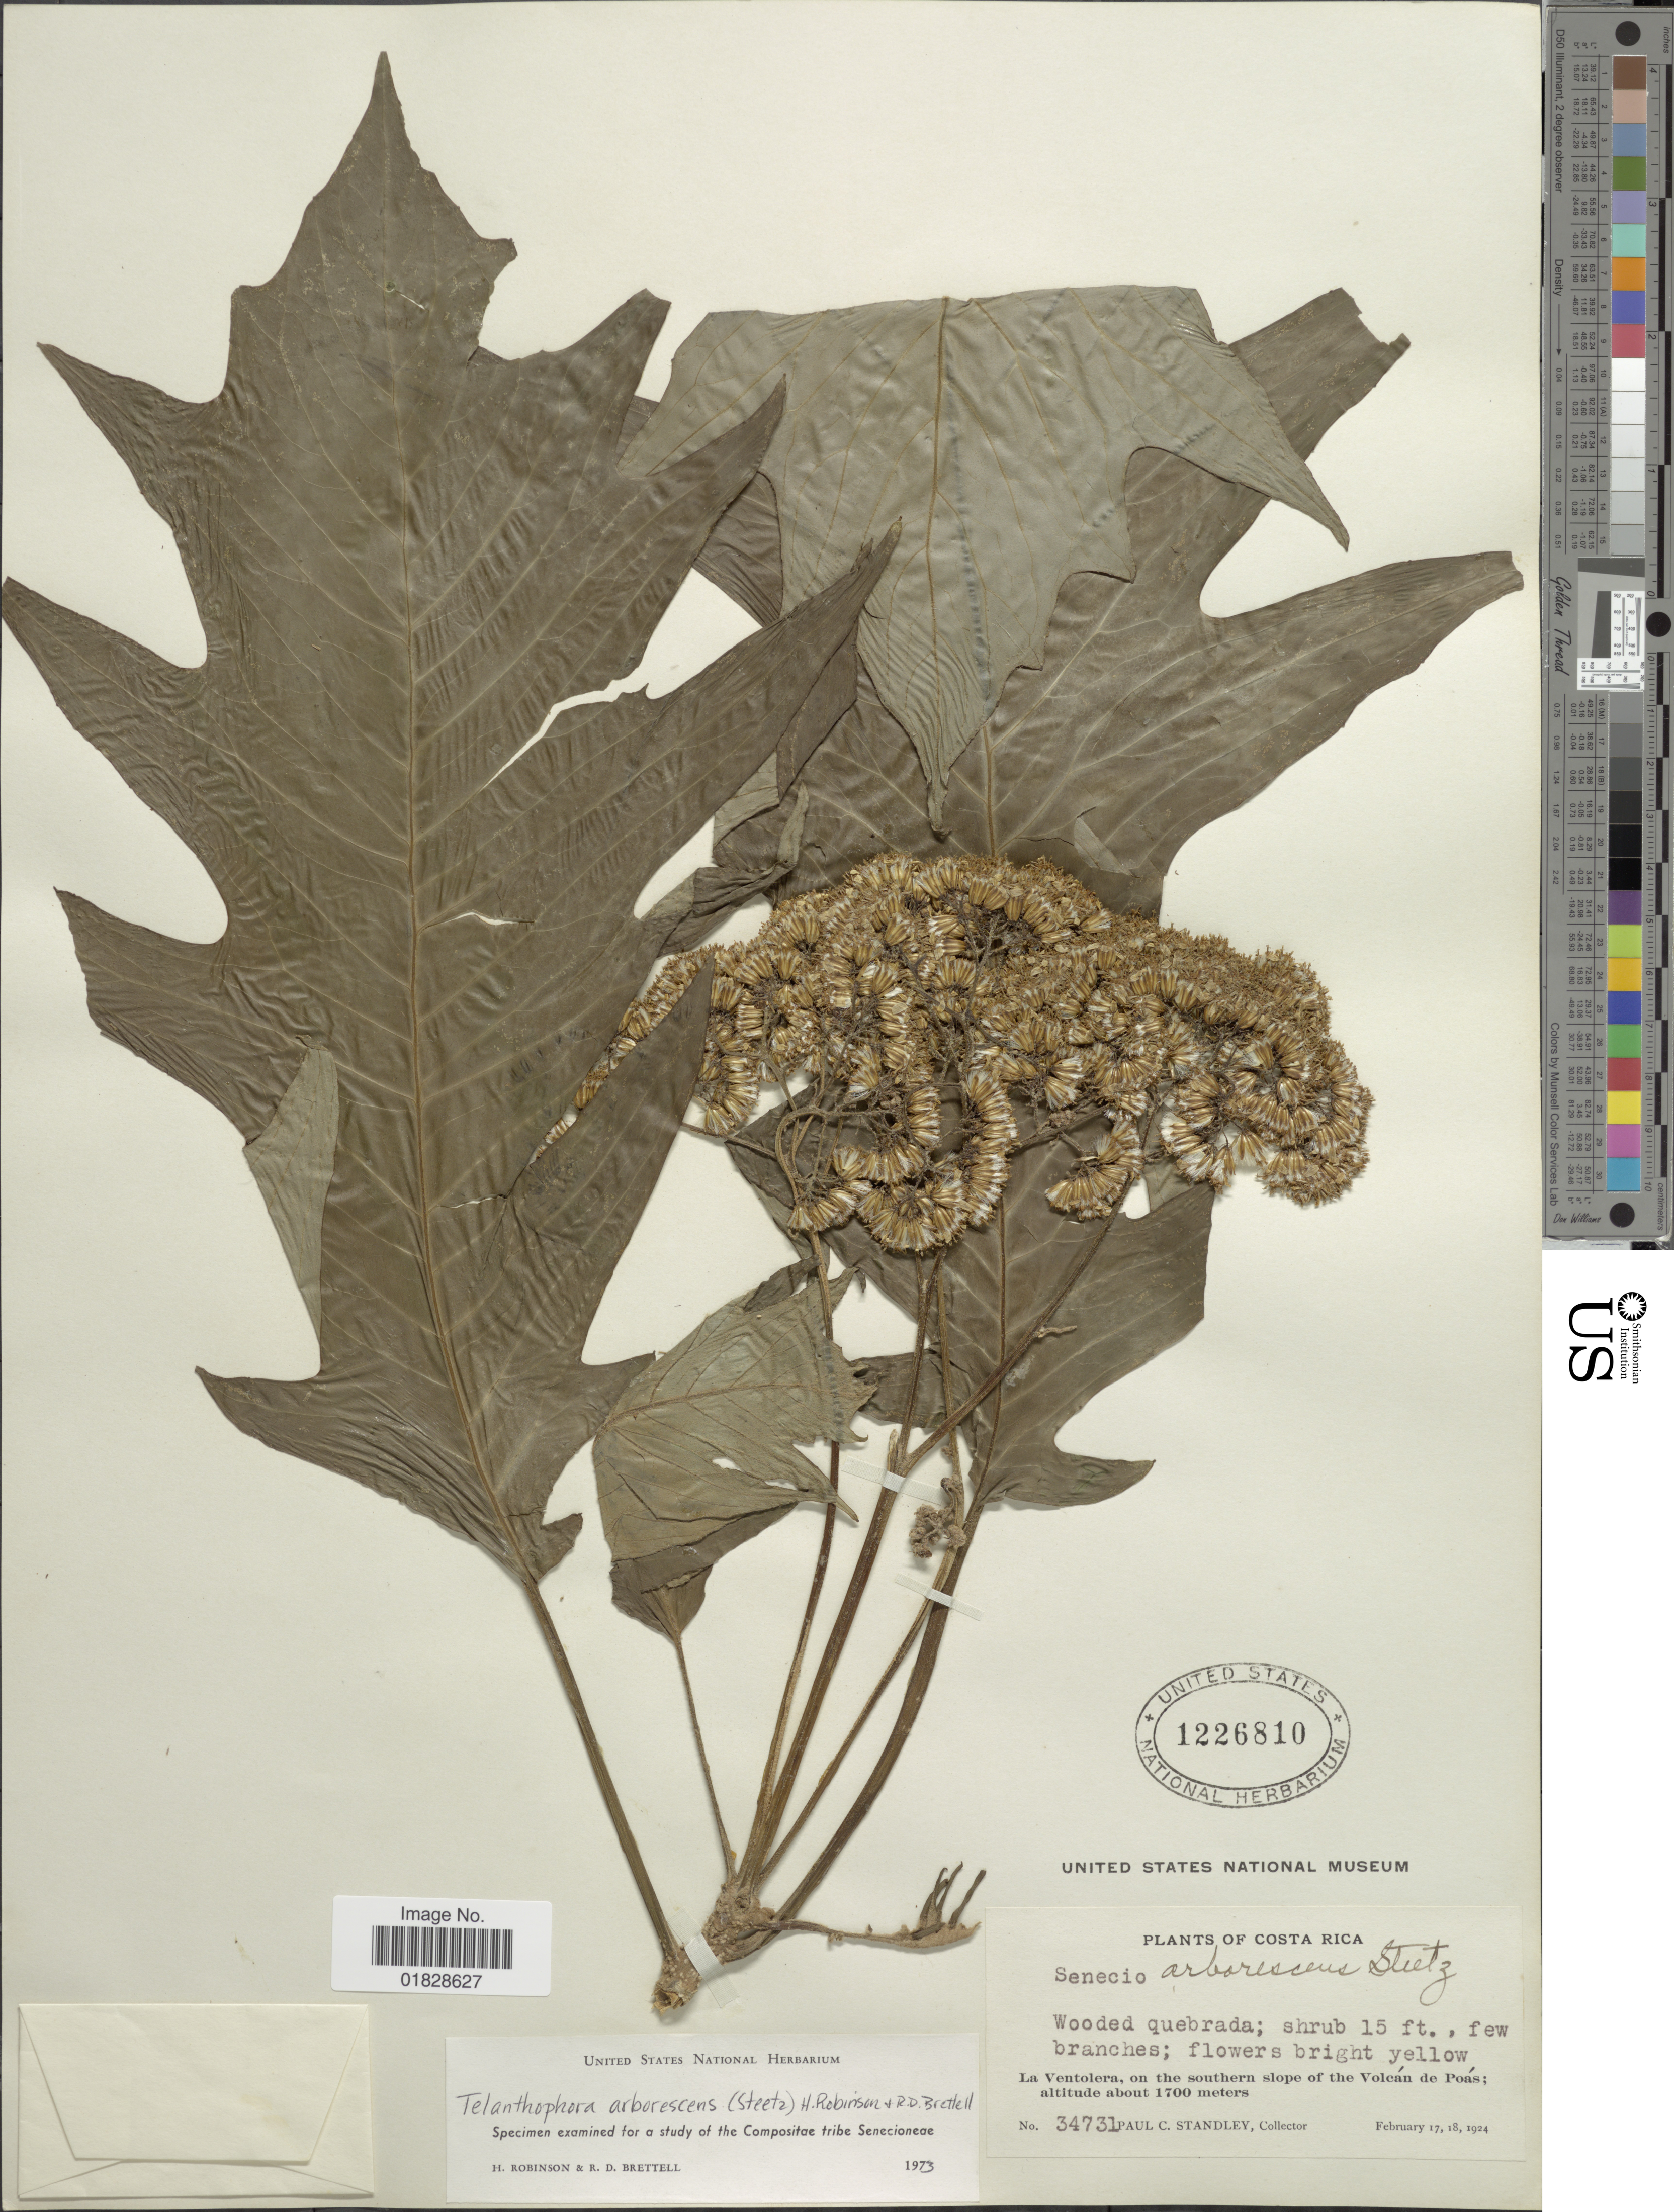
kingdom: Plantae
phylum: Tracheophyta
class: Magnoliopsida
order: Asterales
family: Asteraceae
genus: Telanthophora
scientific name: Telanthophora arborescens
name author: (Steetz) H. Rob. & Brettell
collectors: P. C. Standley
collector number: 34731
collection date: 1924-02-17/1924-02-18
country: Costa Rica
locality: La Ventolera, on the southern slope of the Volcán de Poás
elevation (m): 1700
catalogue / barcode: US 1226810